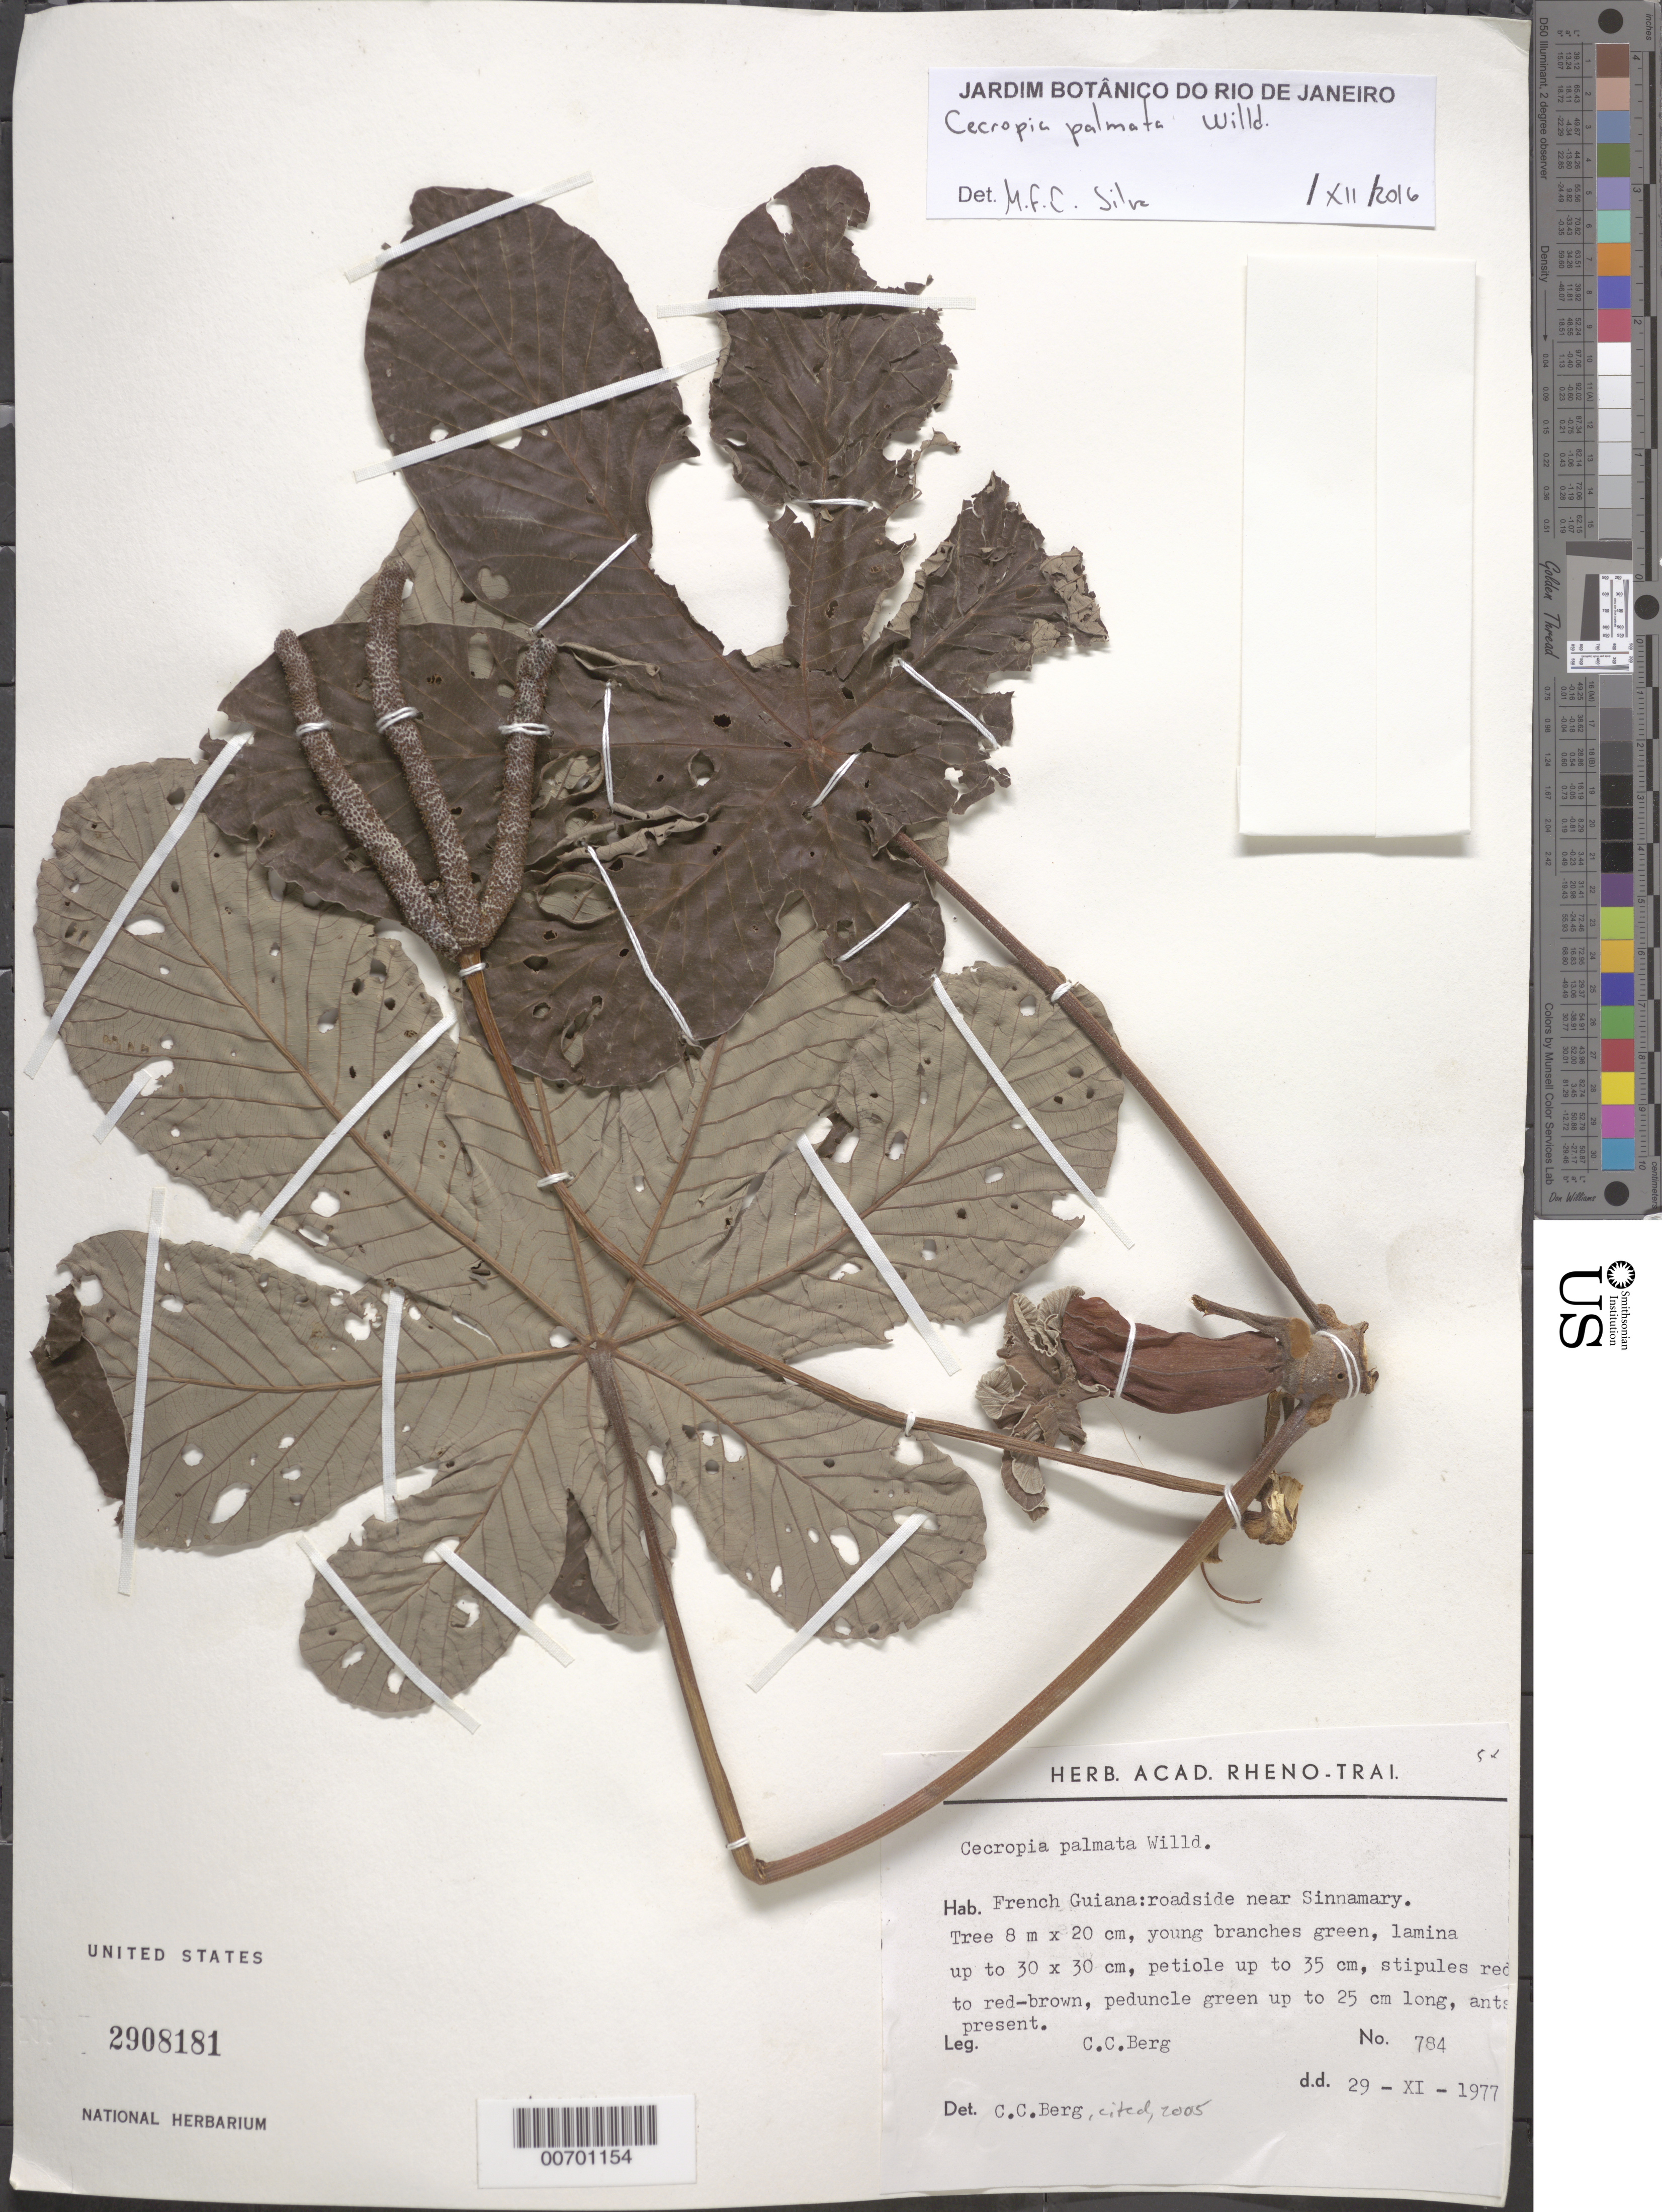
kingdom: Plantae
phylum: Tracheophyta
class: Magnoliopsida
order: Rosales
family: Urticaceae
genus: Cecropia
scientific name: Cecropia palmata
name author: Willd.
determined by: Berg, C. C.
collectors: C. C. Berg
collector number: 784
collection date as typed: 29-Nov-77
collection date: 1977-11-29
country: French Guiana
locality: Sinnamary, Near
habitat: Roadside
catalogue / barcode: US 2908181